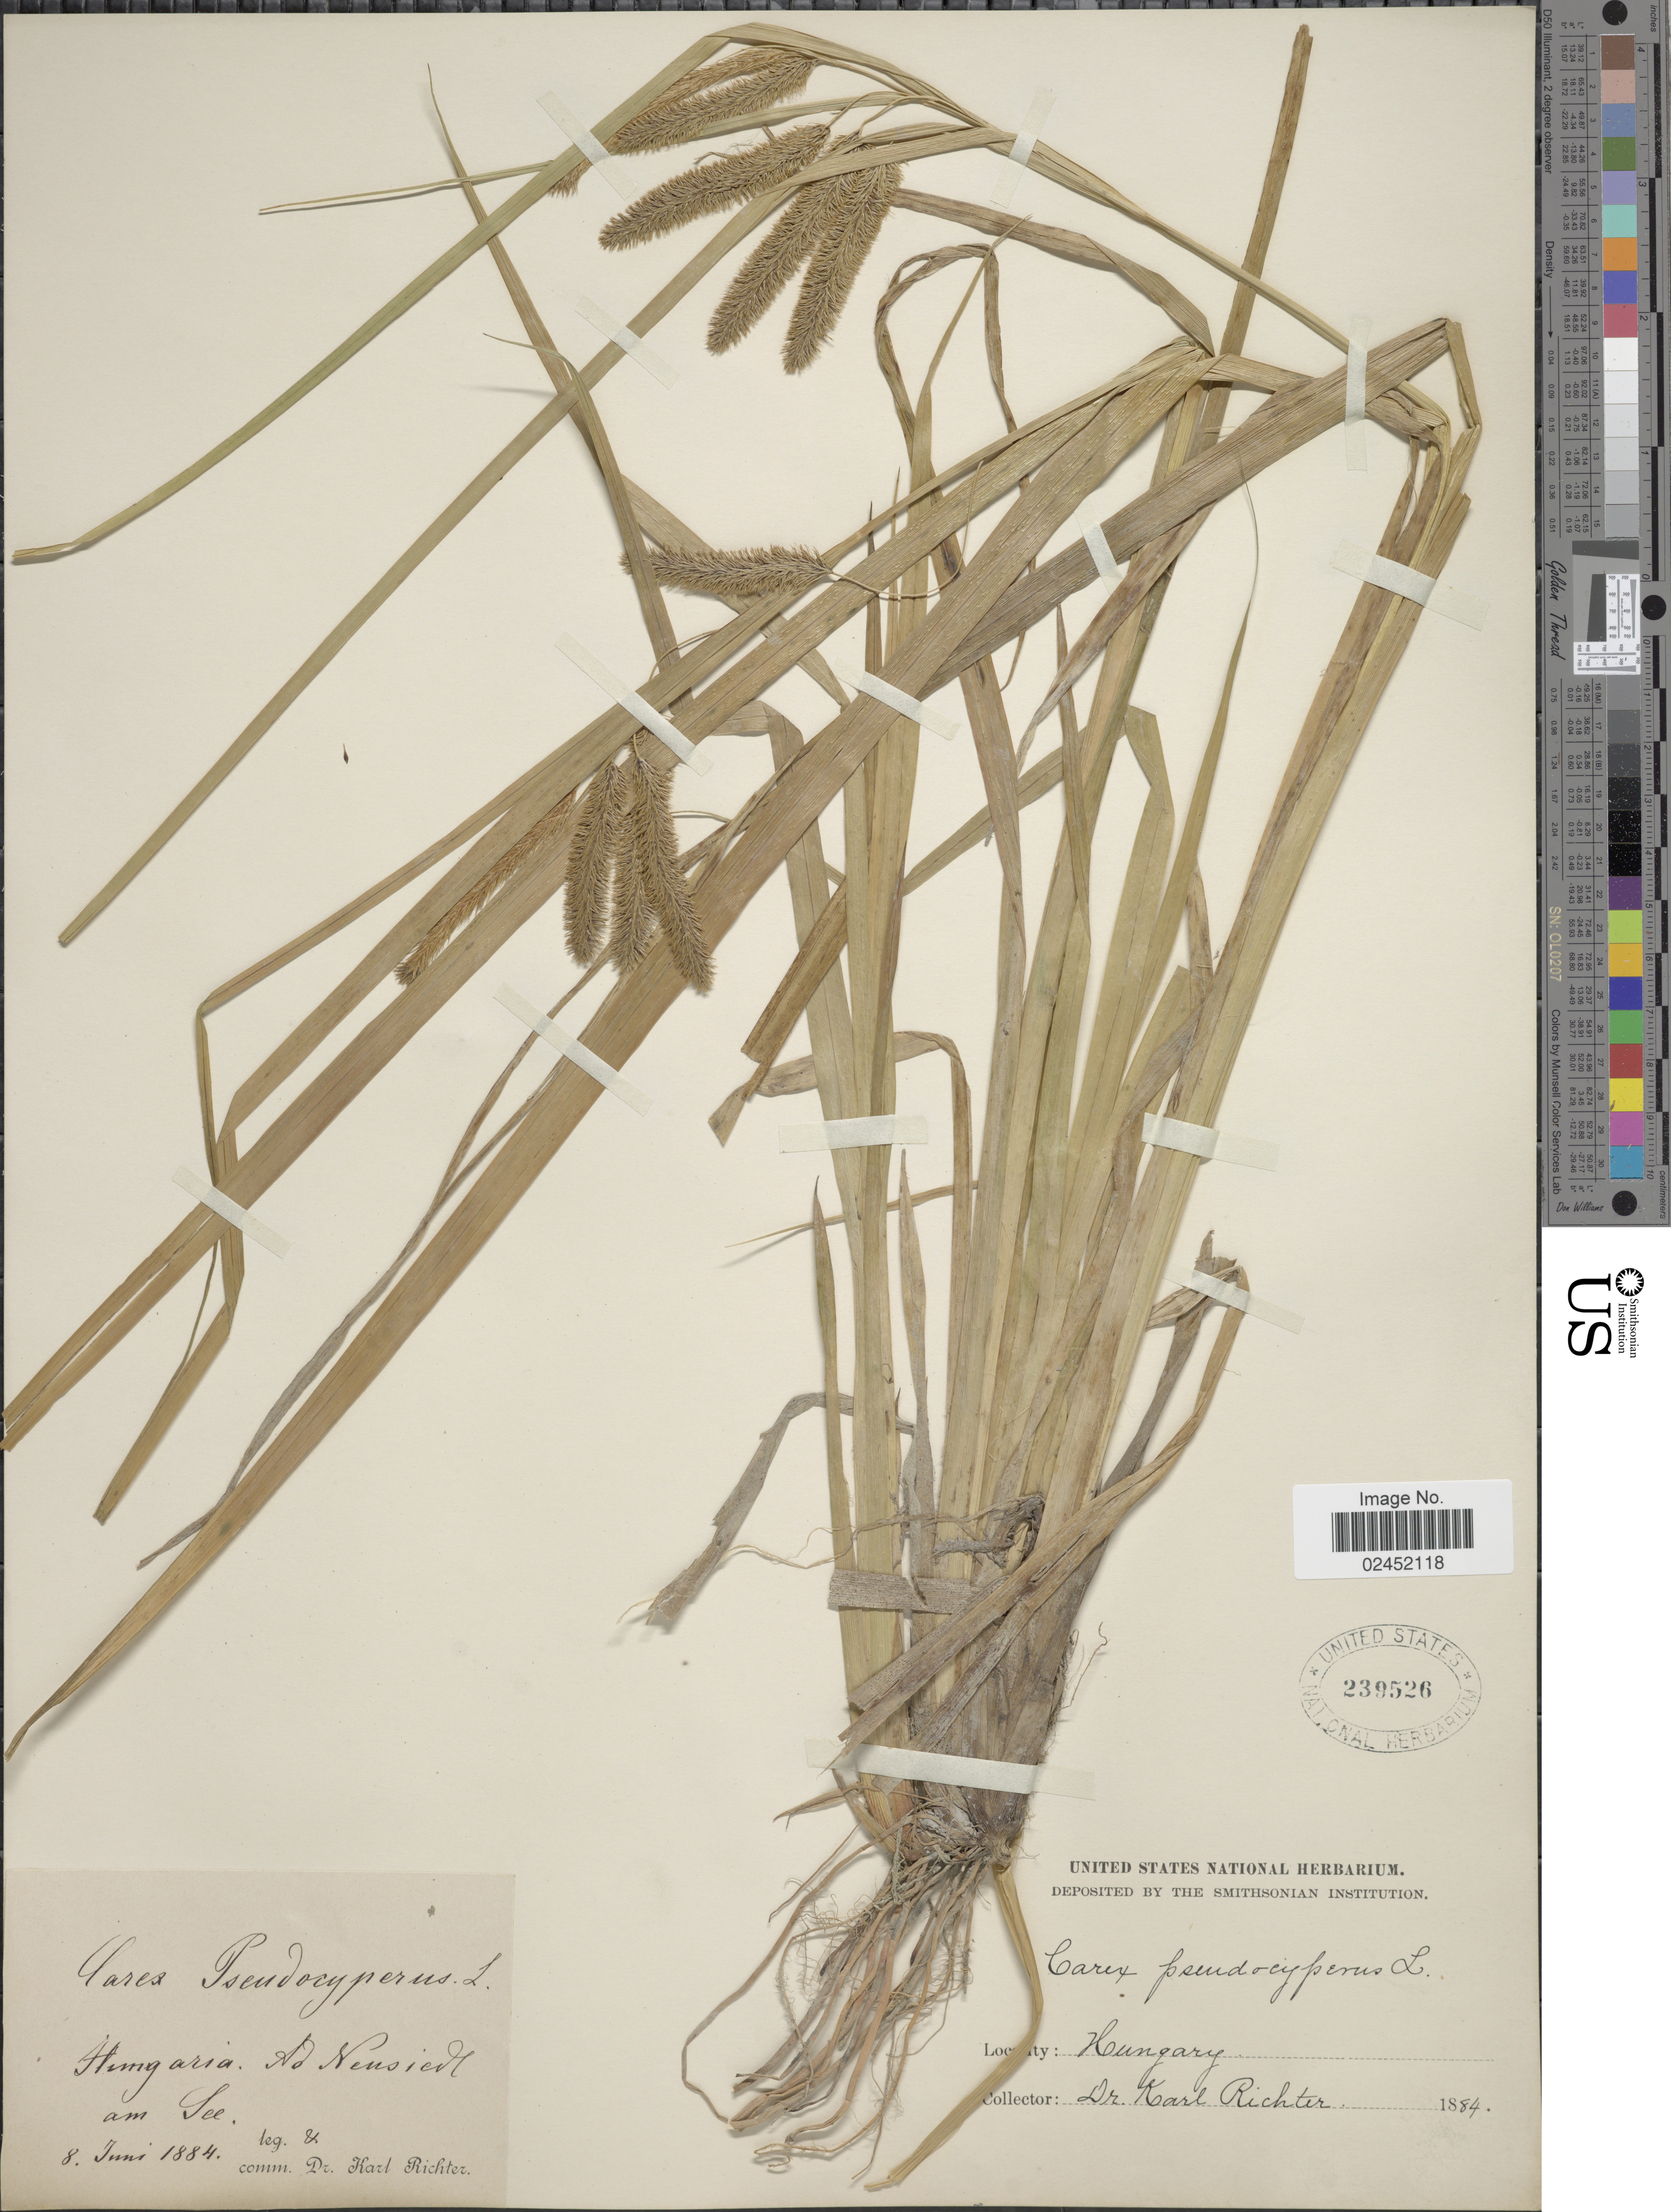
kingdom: Plantae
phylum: Tracheophyta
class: Liliopsida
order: Poales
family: Cyperaceae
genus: Carex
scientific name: Carex pseudocyperus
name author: L.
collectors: K. Richter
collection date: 1884-06-08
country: Hungary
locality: Hungaria, Ad. Neusiedl. am Sec.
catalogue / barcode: US 239526